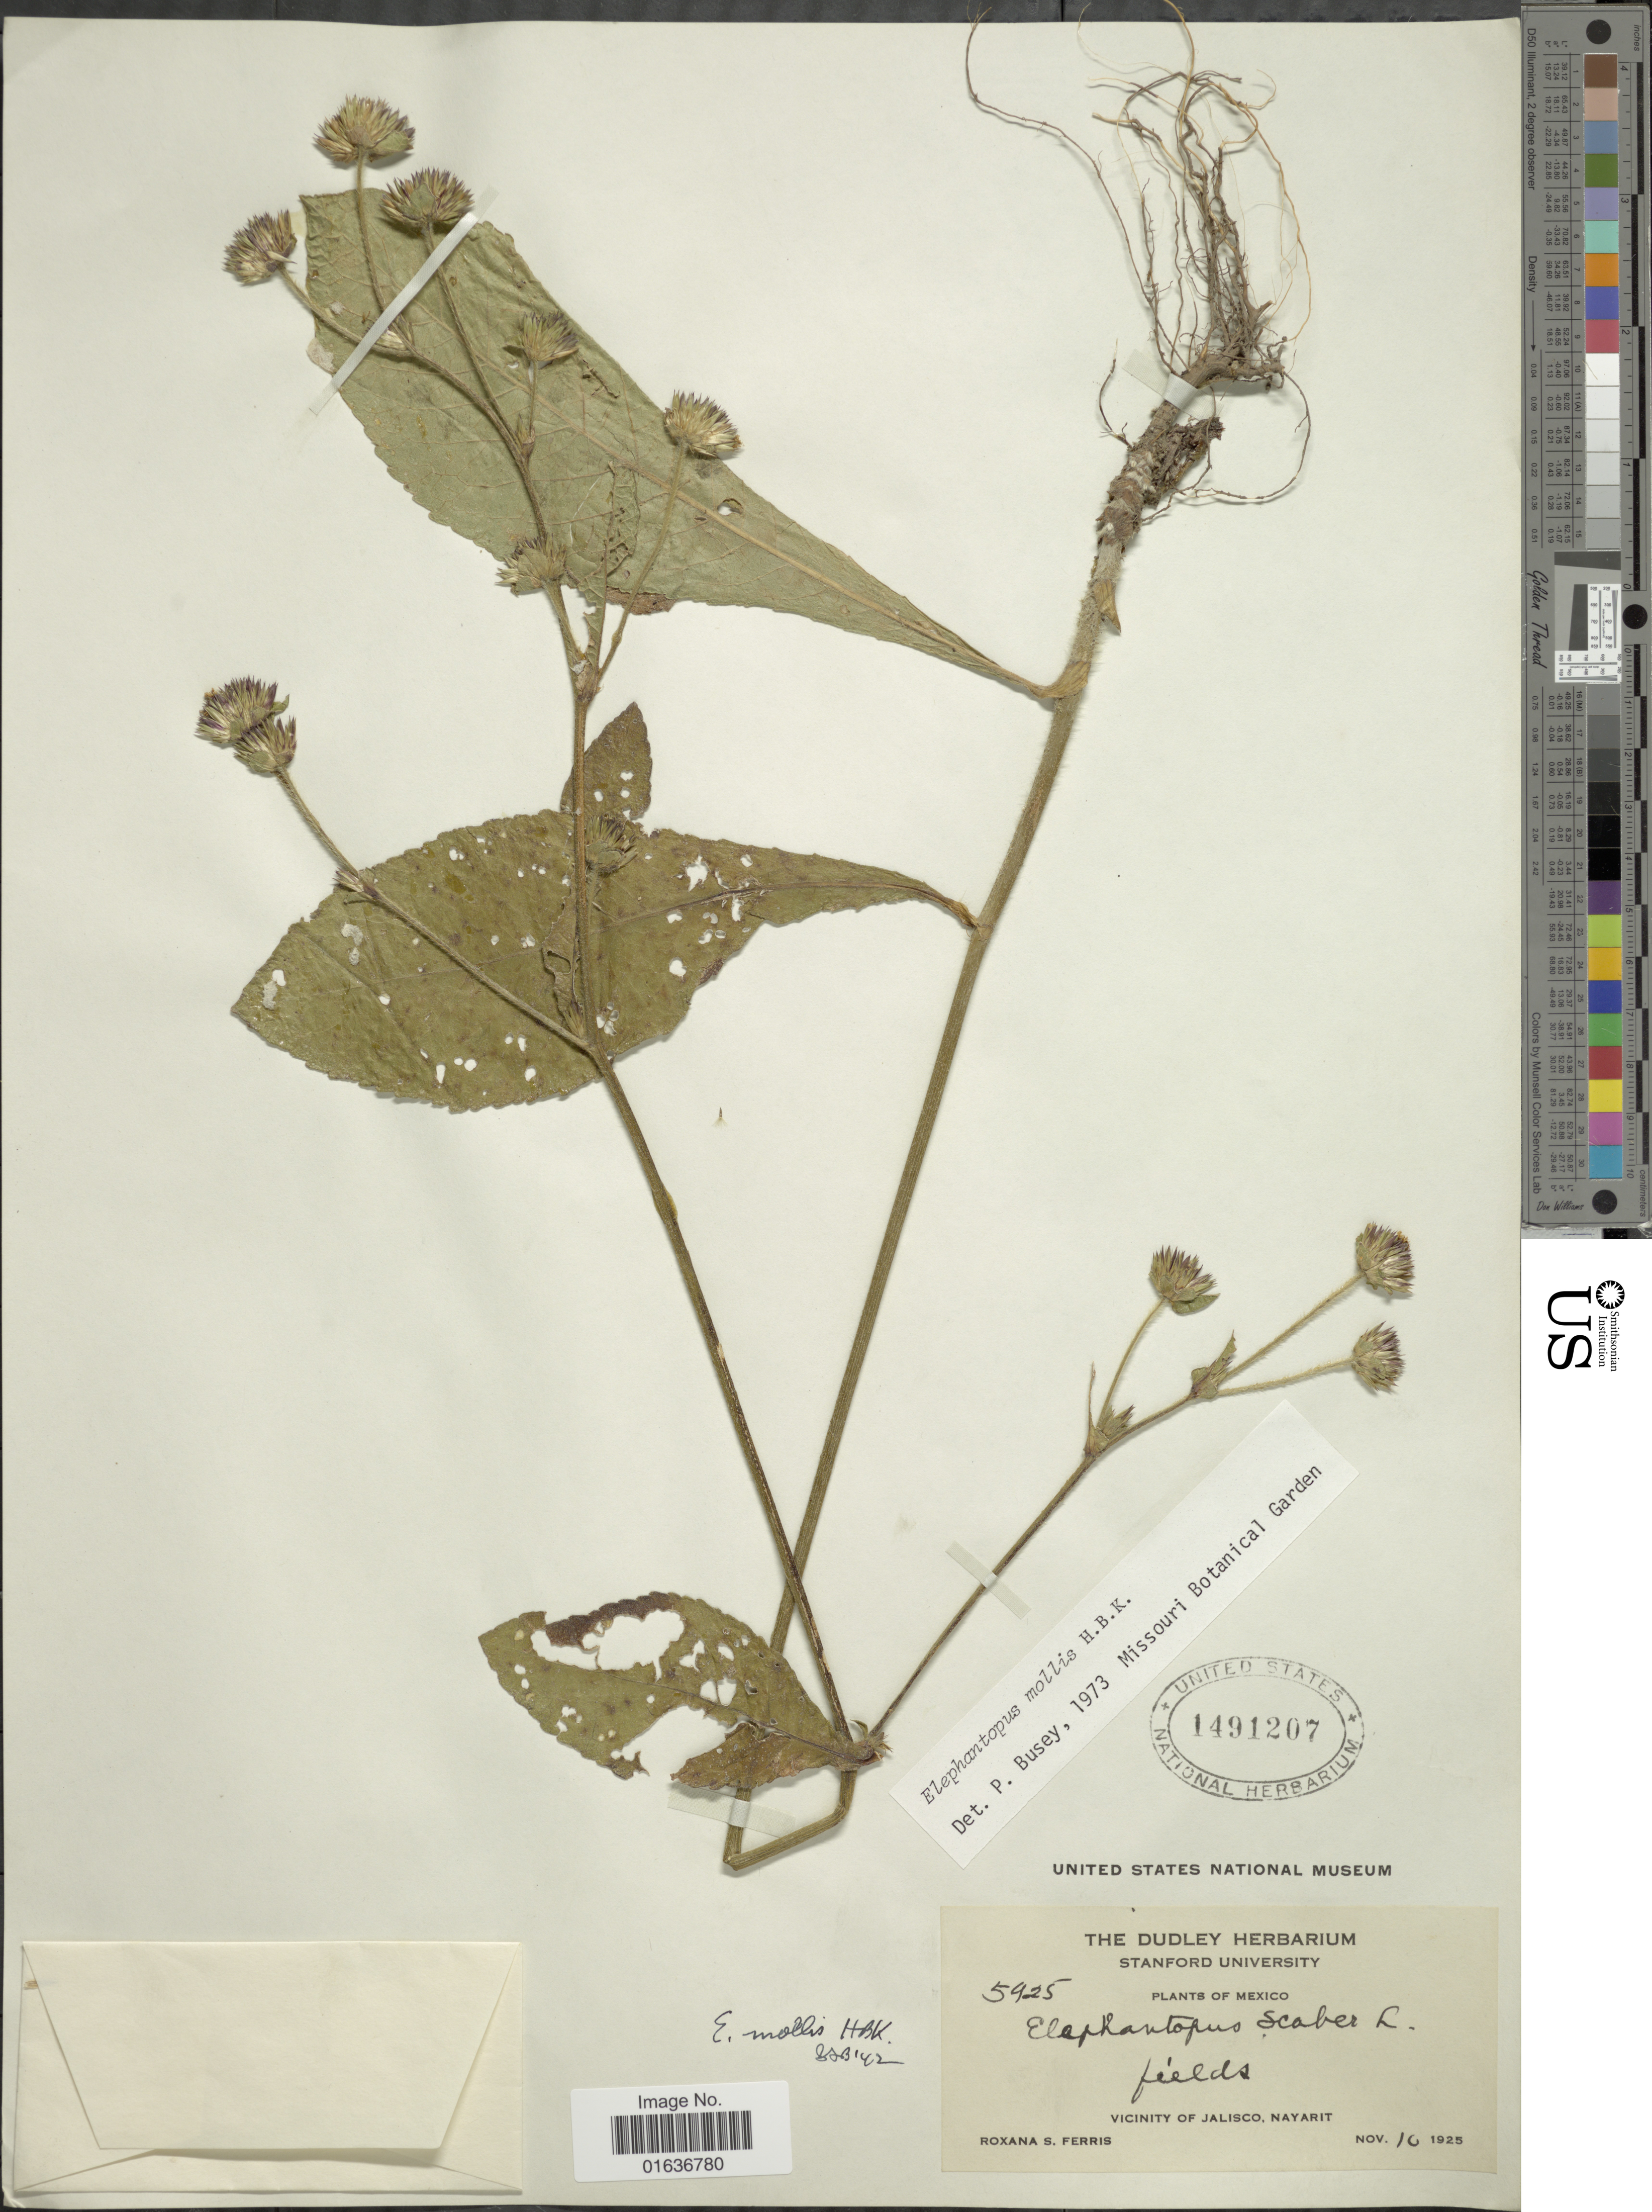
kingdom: Plantae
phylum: Tracheophyta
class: Magnoliopsida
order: Asterales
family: Asteraceae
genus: Elephantopus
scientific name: Elephantopus mollis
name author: Kunth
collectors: R. S. Ferris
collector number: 5925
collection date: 1925-11-10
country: Mexico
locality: Vicinity of Jalisco, Nayarit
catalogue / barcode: US 1491207